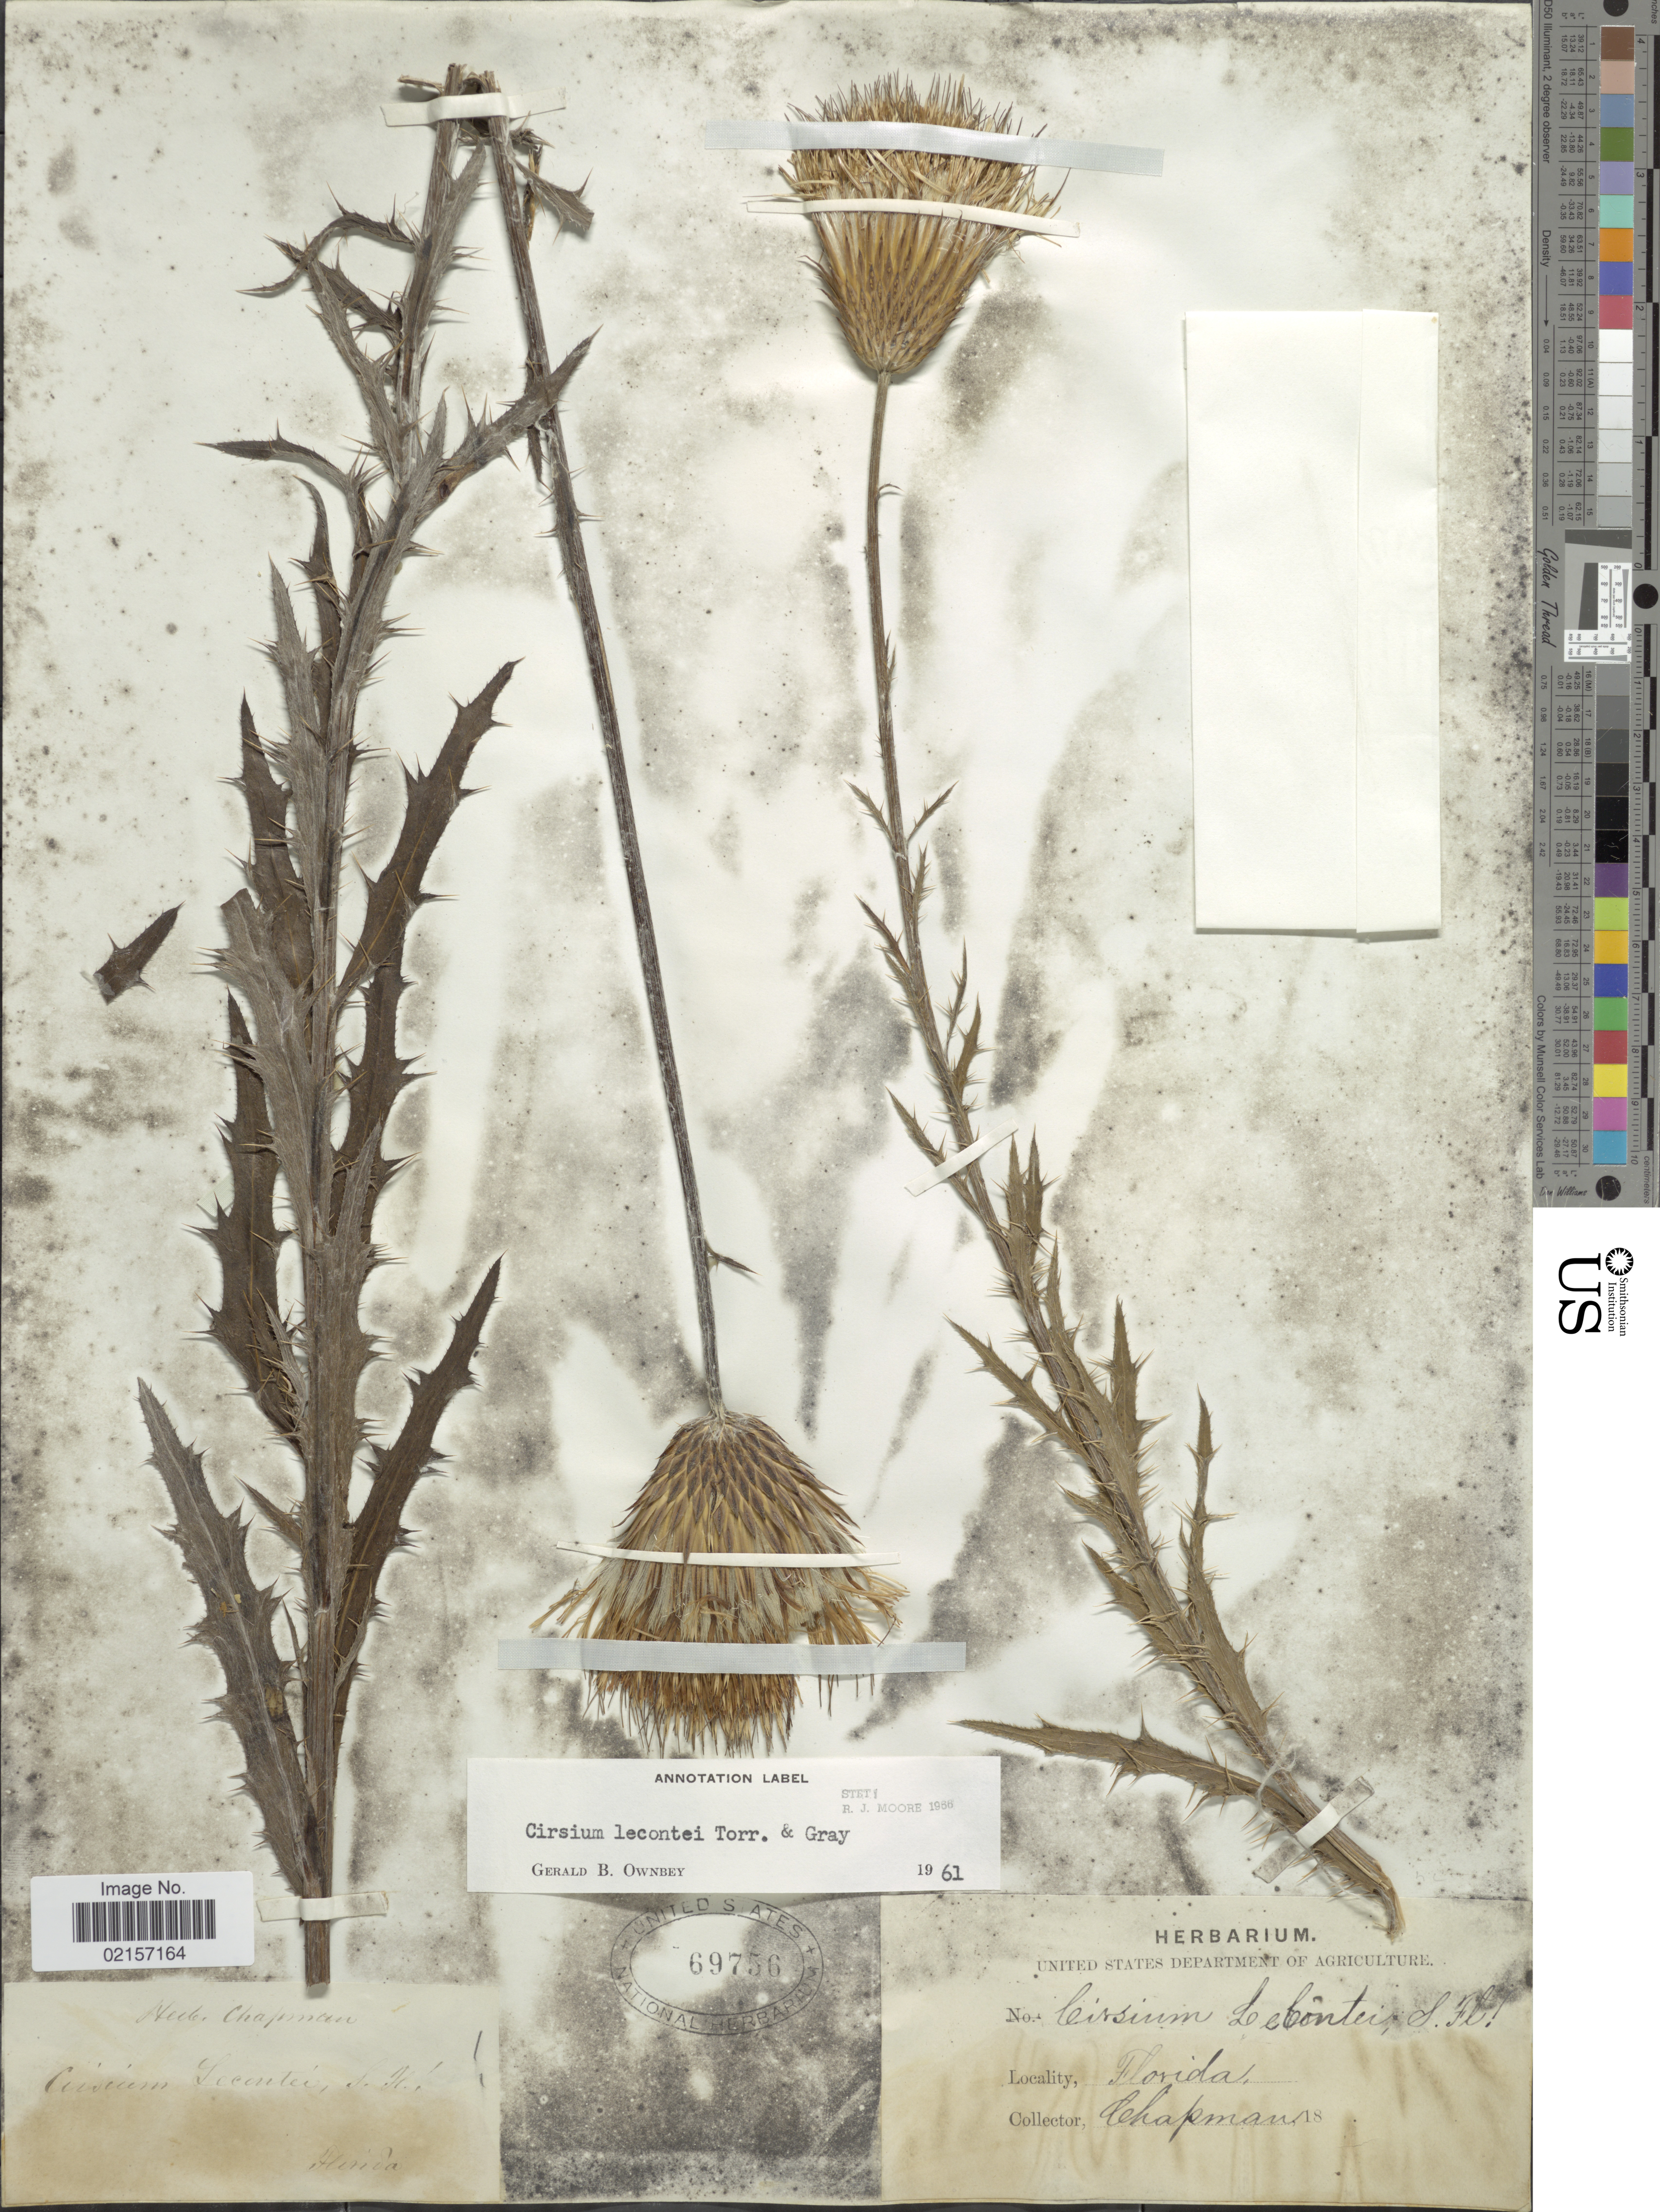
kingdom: Plantae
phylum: Tracheophyta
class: Magnoliopsida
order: Asterales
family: Asteraceae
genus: Cirsium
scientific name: Cirsium lecontei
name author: Torr. & A. Gray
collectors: A. Chapman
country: United States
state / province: Florida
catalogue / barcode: US 69756